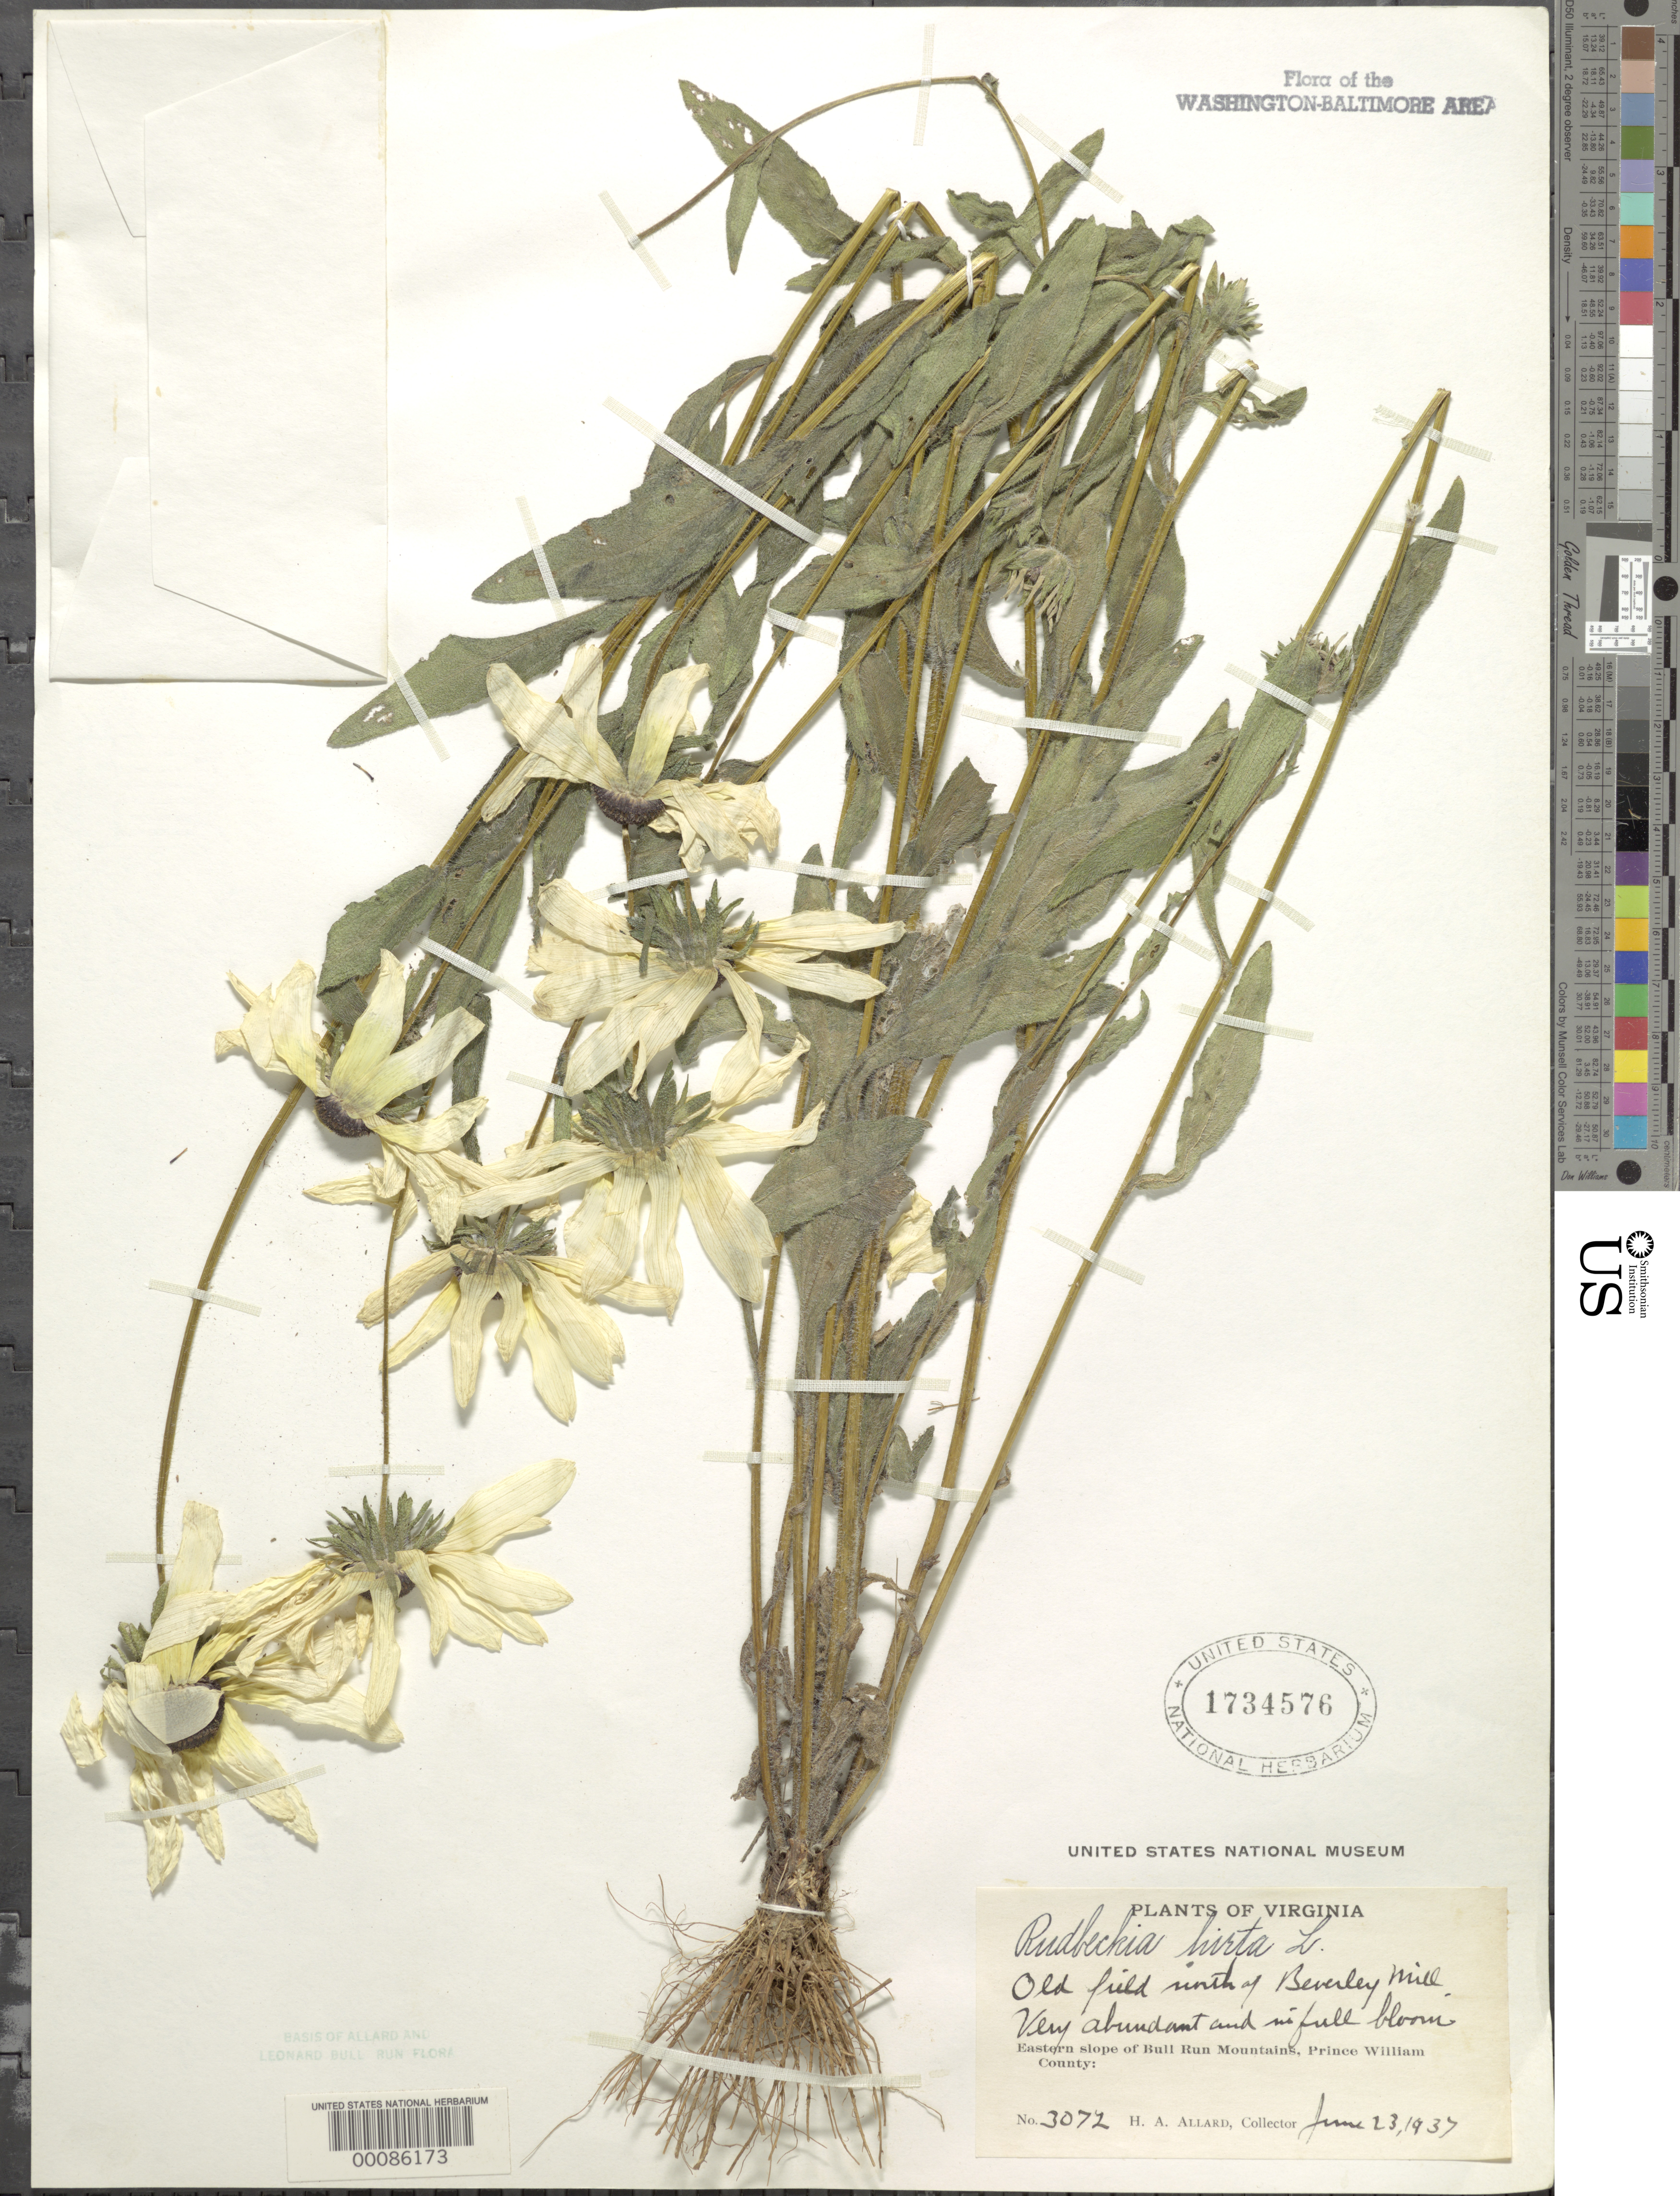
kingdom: Plantae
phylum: Tracheophyta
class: Magnoliopsida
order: Asterales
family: Asteraceae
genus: Rudbeckia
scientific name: Rudbeckia hirta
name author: L.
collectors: H. A. Allard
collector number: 3072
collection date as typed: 23 Jun 1937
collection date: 1937-06-23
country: United States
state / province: Virginia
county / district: Fauquier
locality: North of Beverley Mill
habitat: Old field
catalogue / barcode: US 1734576